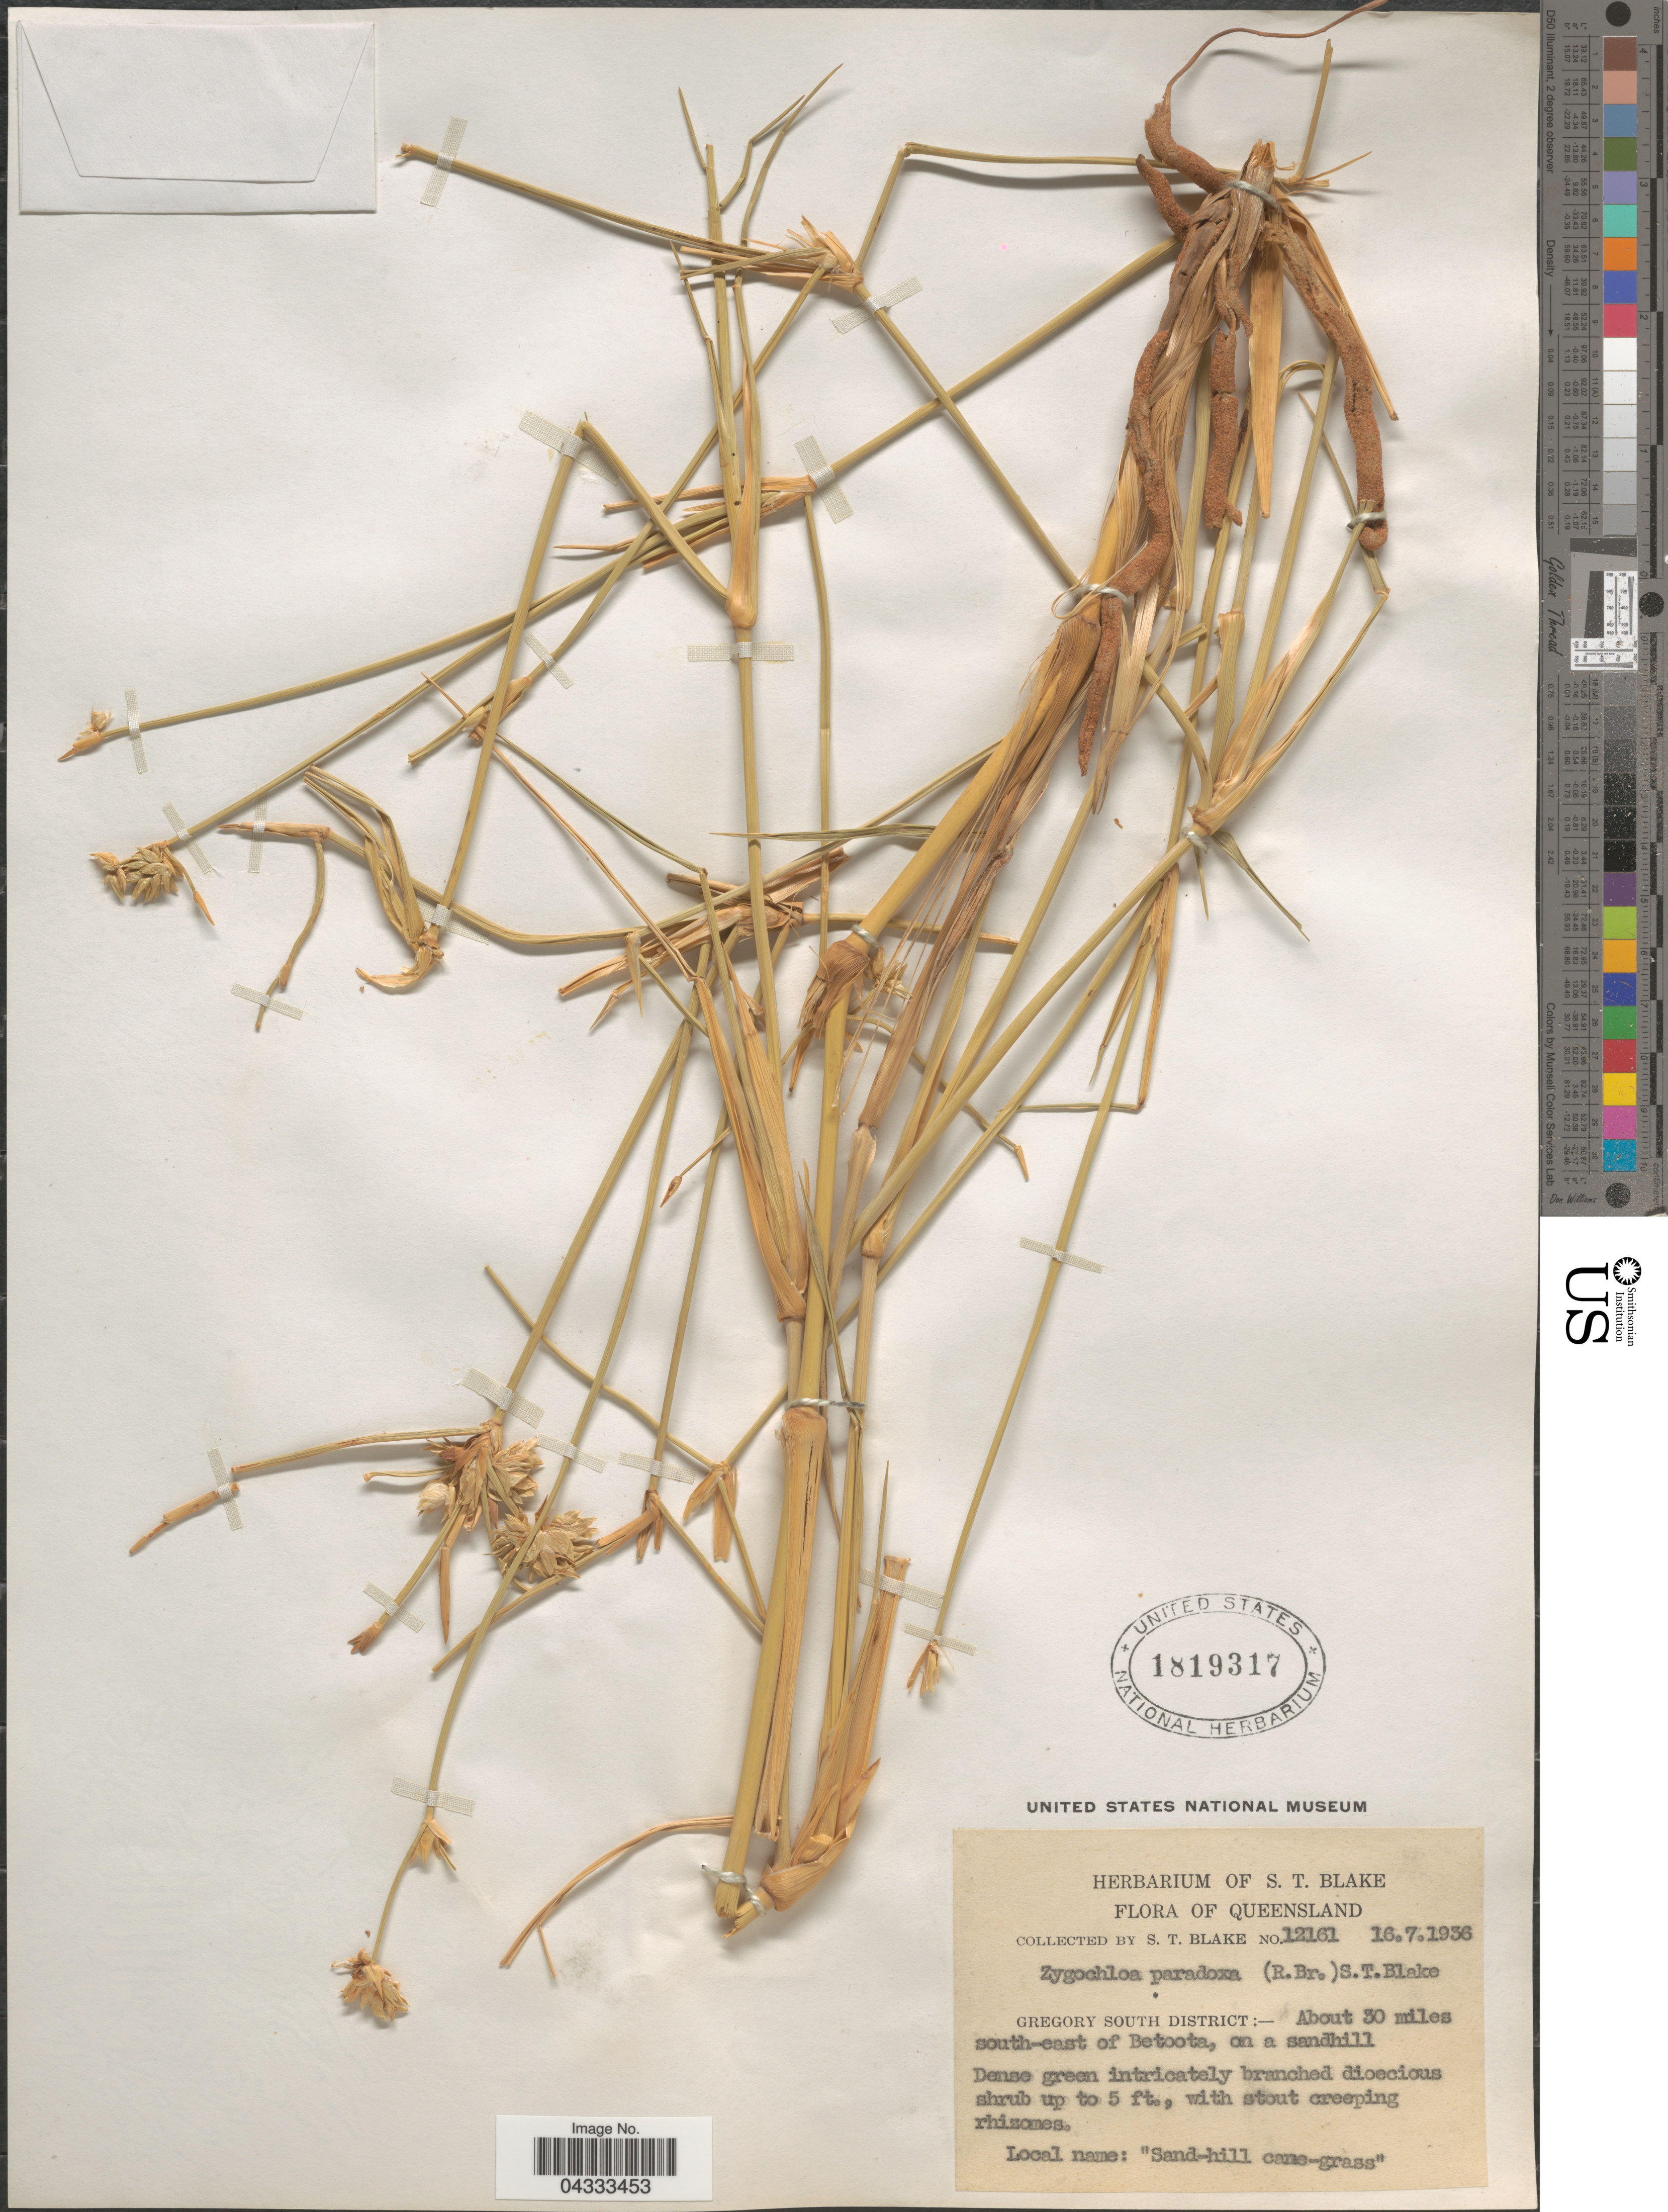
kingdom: Plantae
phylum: Tracheophyta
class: Liliopsida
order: Poales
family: Poaceae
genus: Zygochloa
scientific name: Zygochloa paradoxa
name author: (R. Br.) S.T. Blake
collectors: S. T. Blake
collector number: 12161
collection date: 1936-07-16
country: Australia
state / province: Queensland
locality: Gregory South District. About 30 miles south-east of Betoota, on a sandhill.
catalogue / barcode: US 1819317